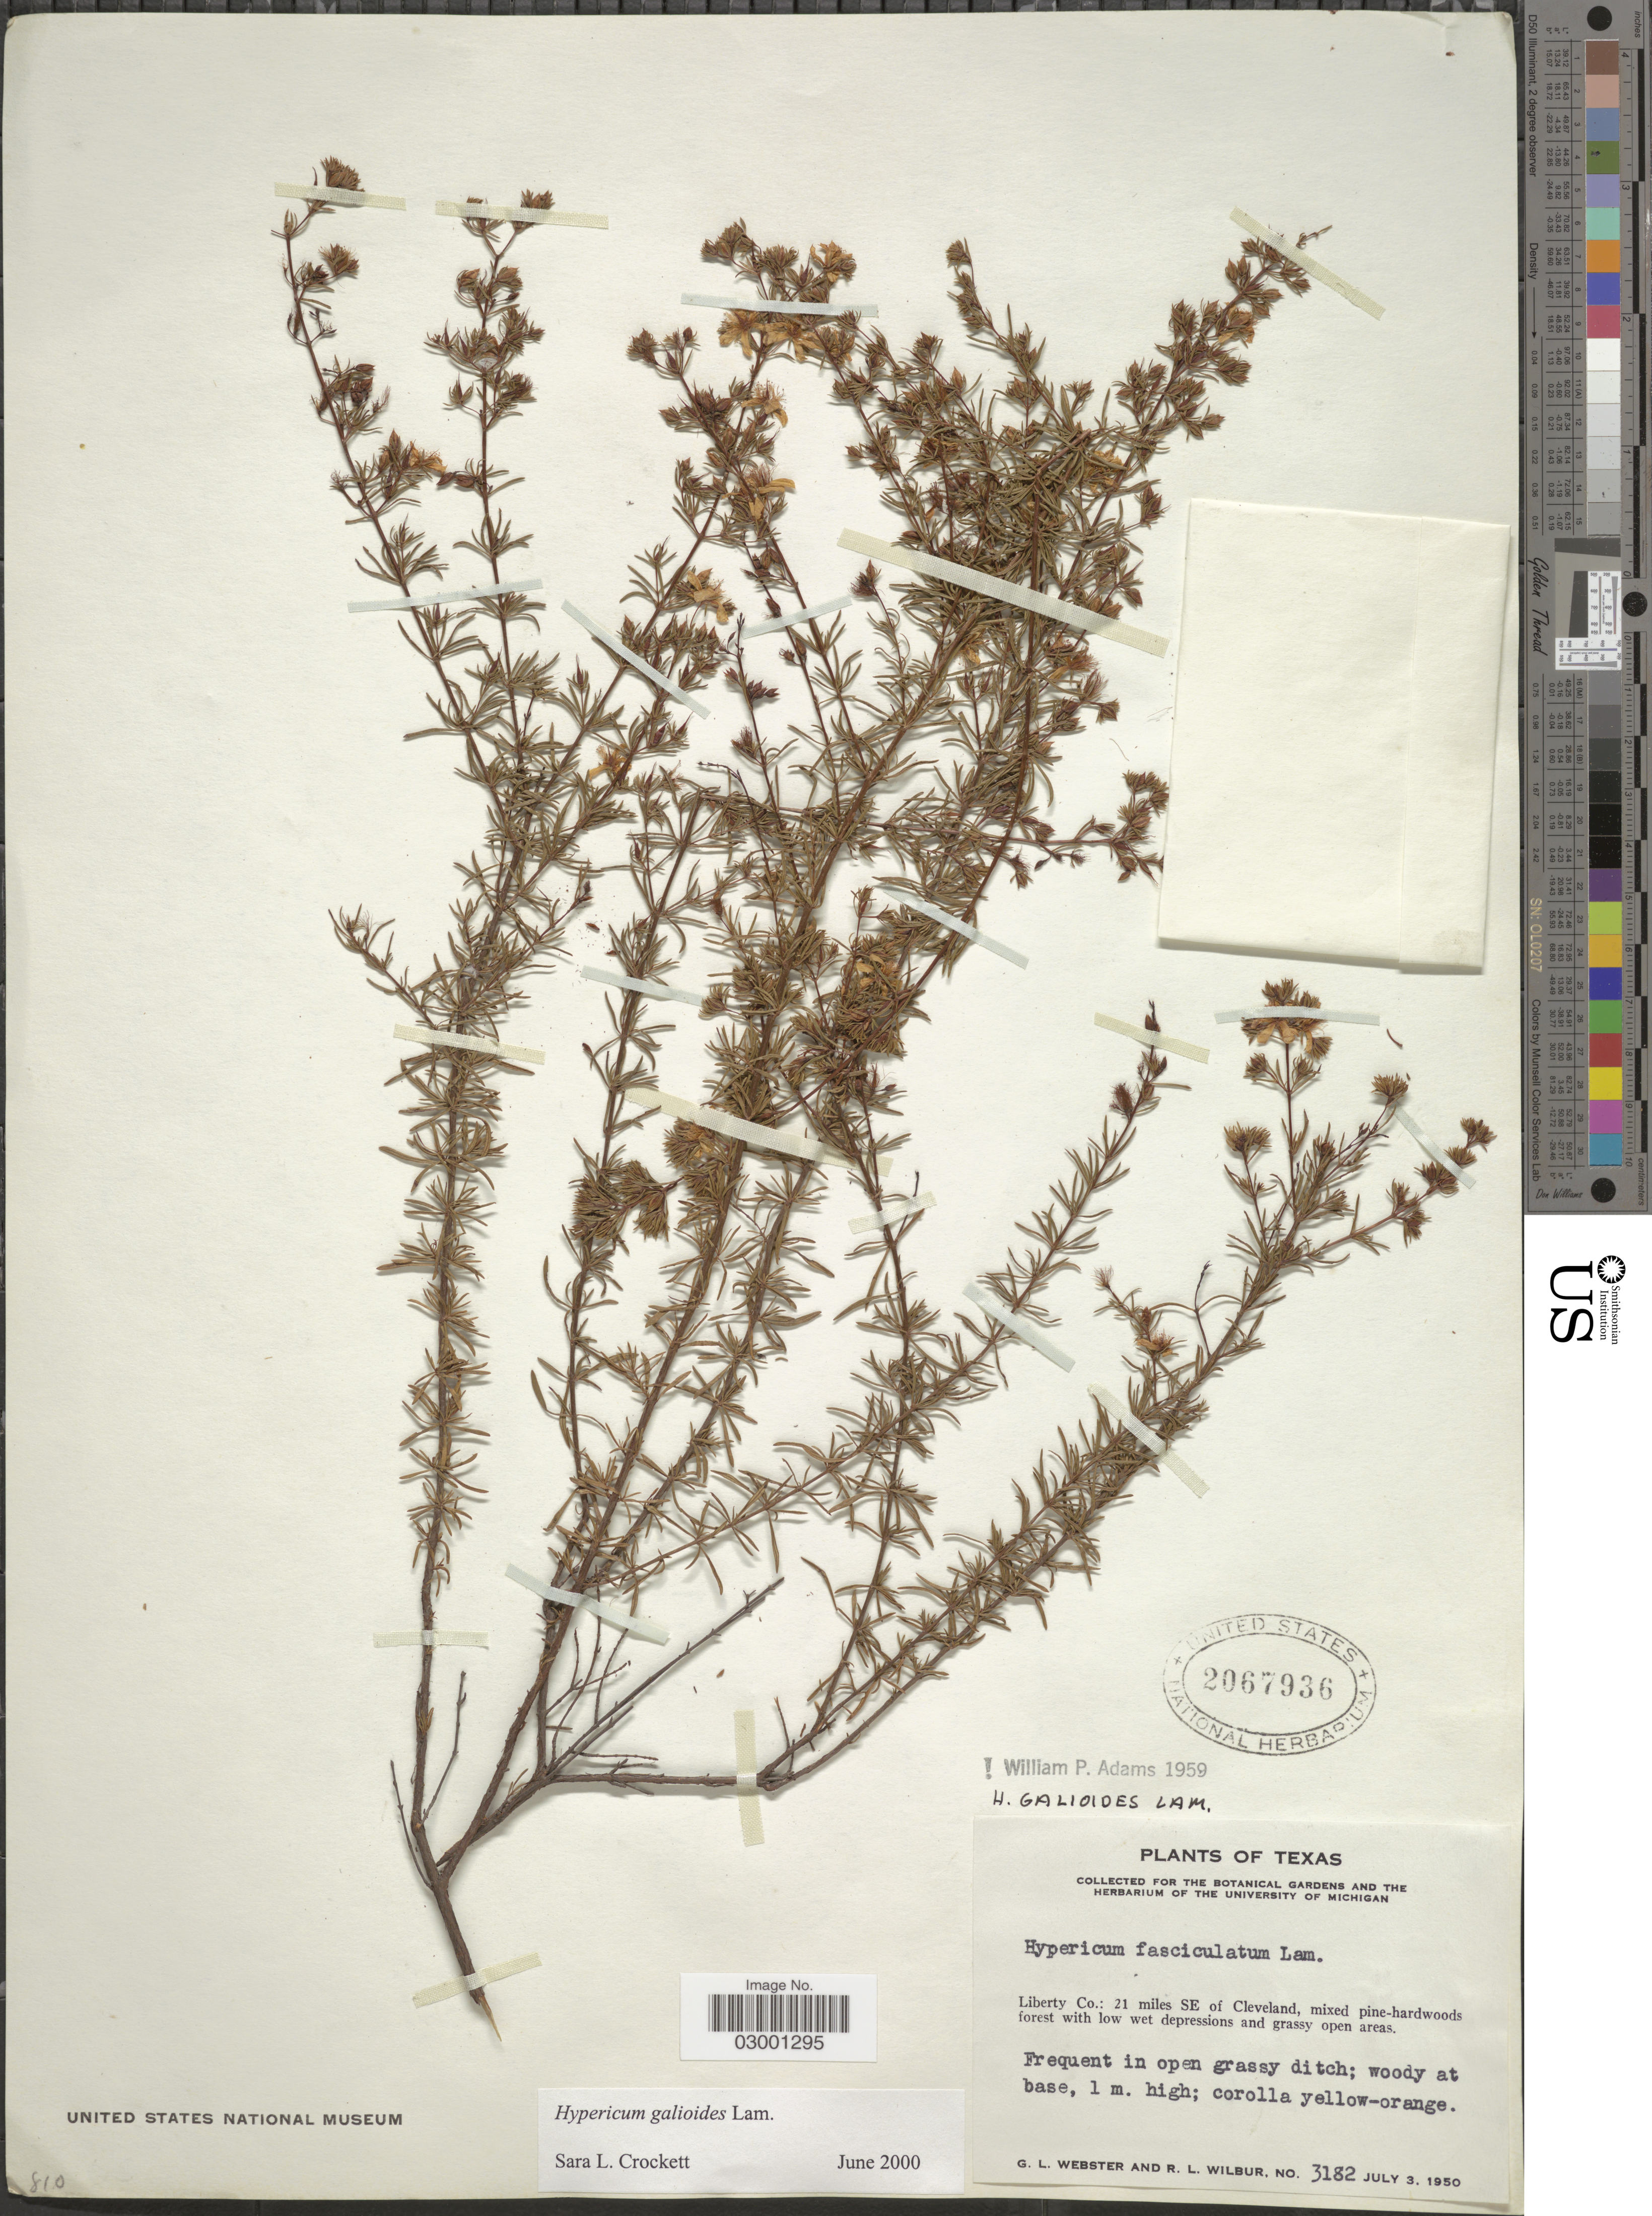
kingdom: Plantae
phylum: Tracheophyta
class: Magnoliopsida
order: Malpighiales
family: Hypericaceae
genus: Hypericum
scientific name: Hypericum galioides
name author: Lam.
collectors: G. L. Webster & R. L. Wilbur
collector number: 3182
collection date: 1950-07-03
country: United States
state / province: Texas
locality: Liberty Co.: 21 miles SE of Cleveland.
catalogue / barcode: US 2067936